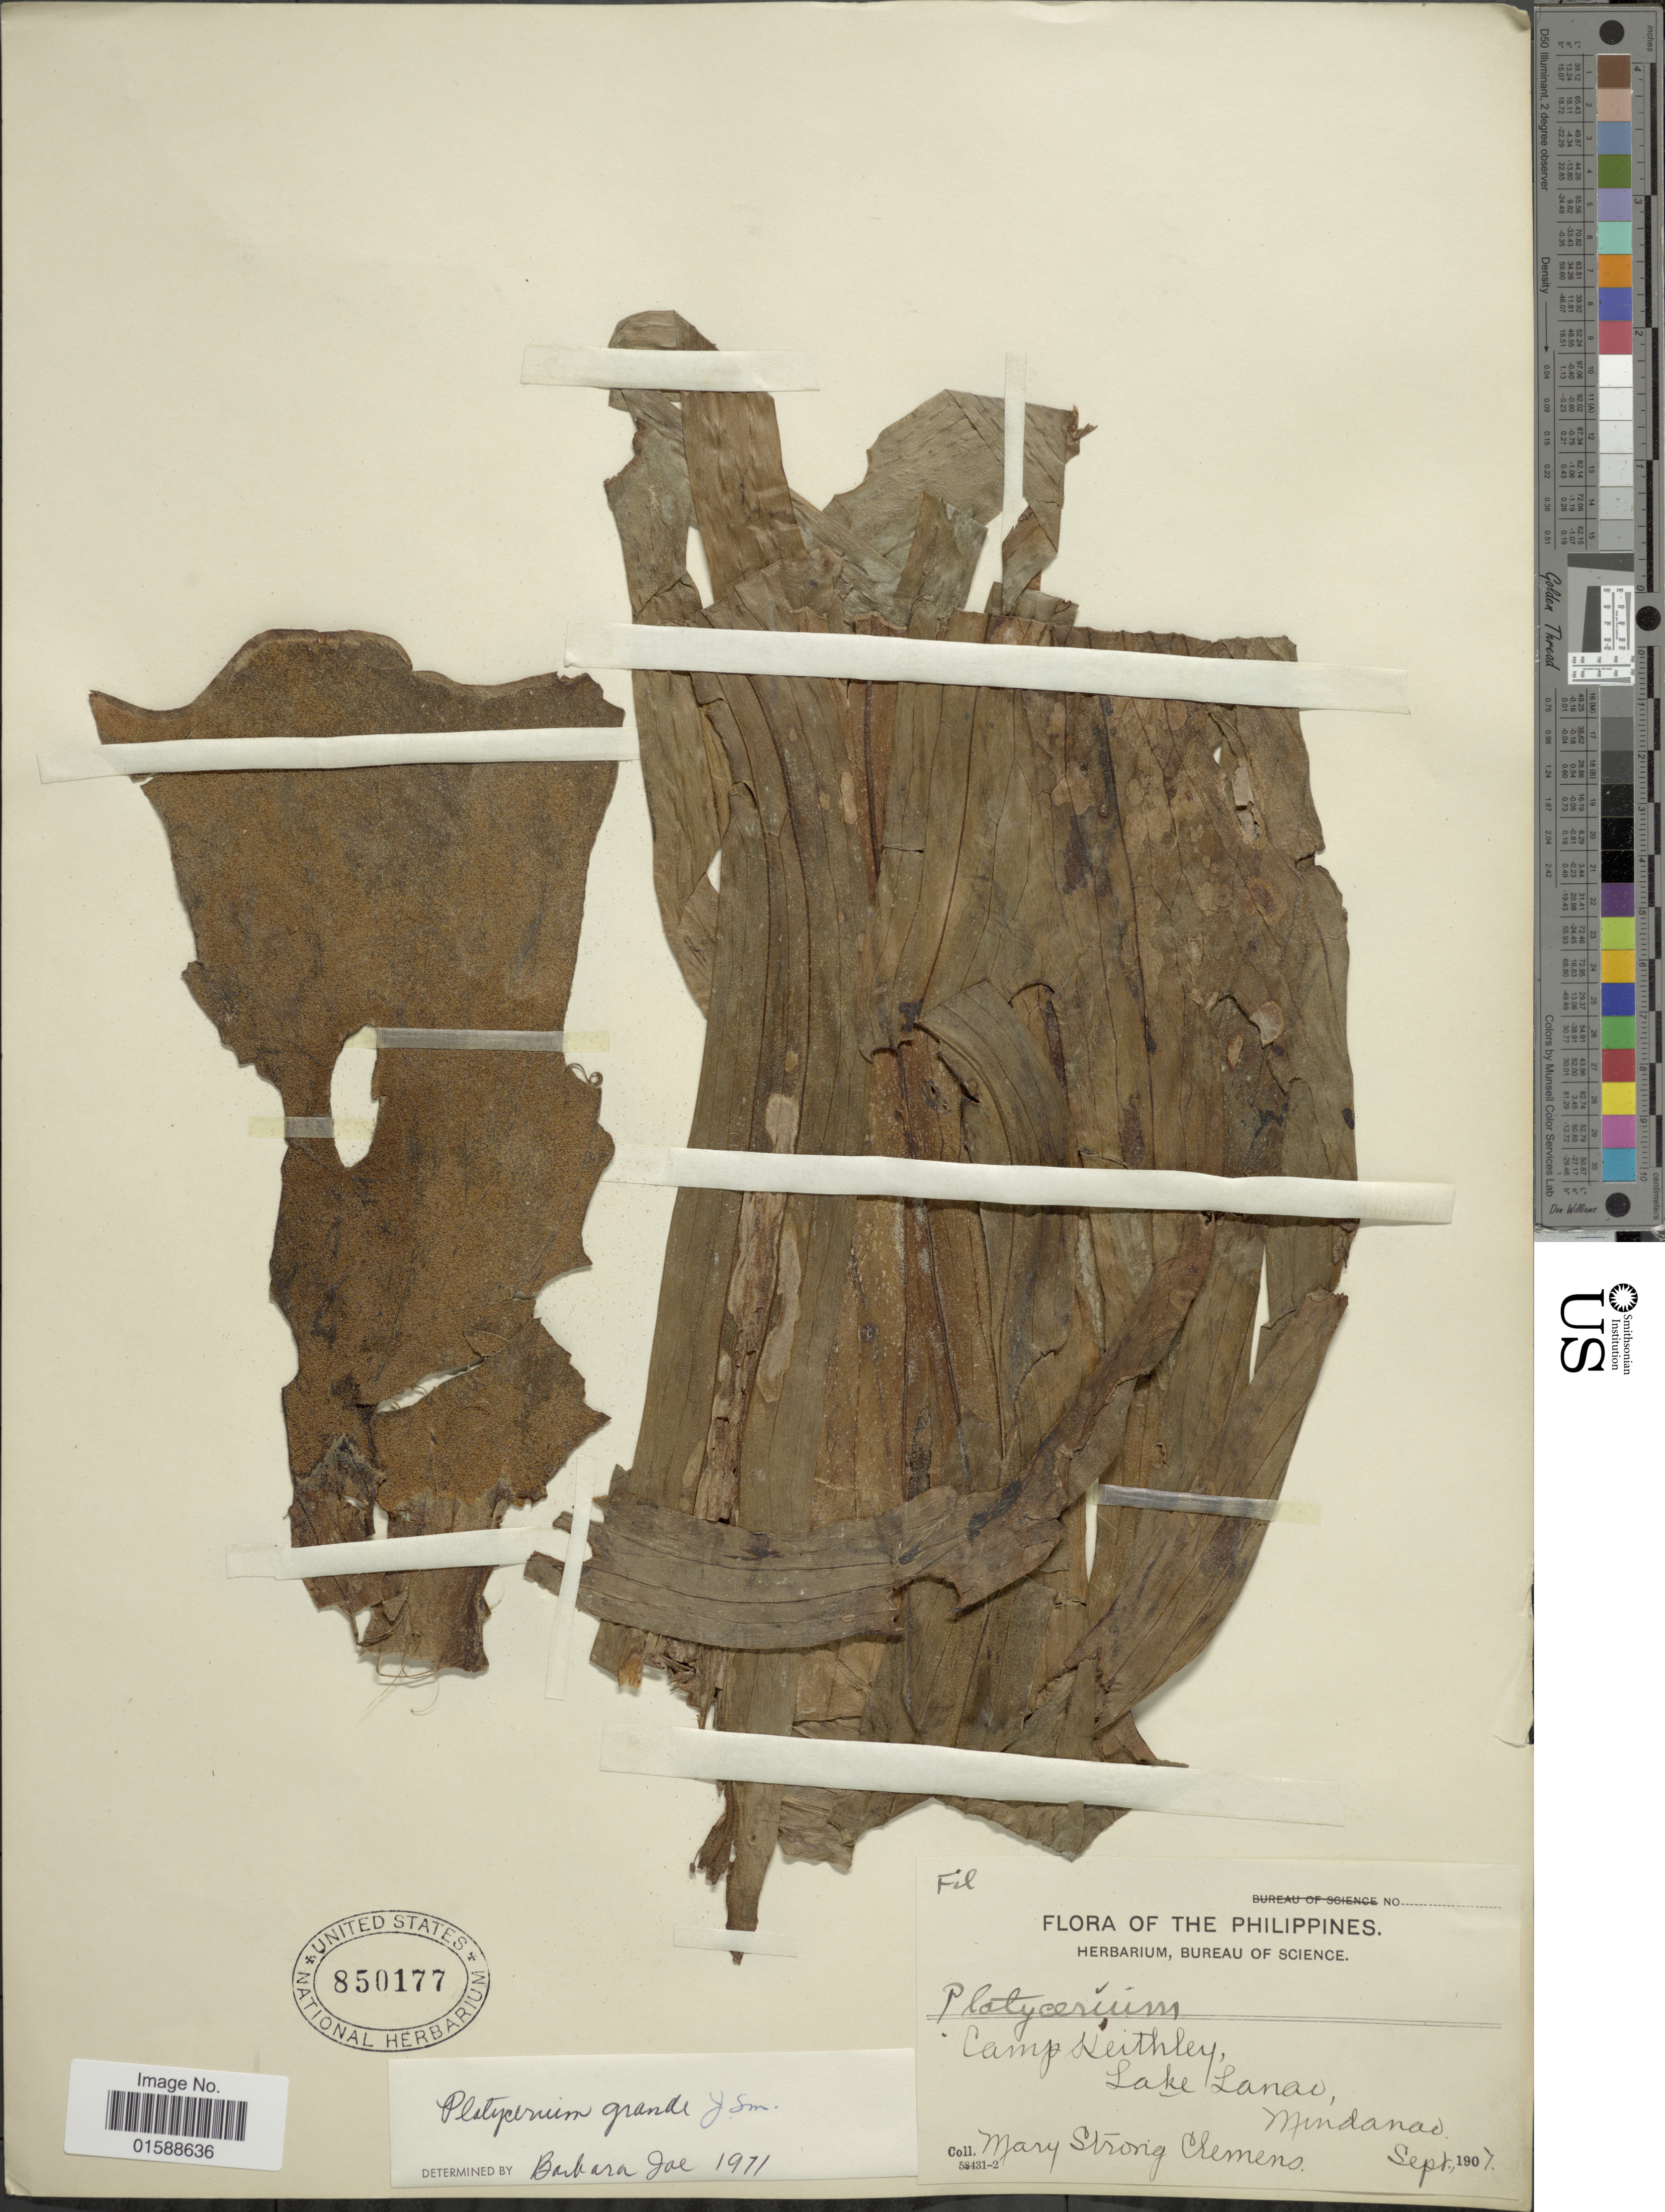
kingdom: Plantae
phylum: Tracheophyta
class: Polypodiopsida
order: Polypodiales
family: Polypodiaceae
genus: Platycerium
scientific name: Platycerium grande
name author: (A. Cunn.) J. Sm.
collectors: M. S. Clemens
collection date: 1907-09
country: Philippines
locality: Camp Keithley, Lake Lanao, Mindanao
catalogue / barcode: US 850177